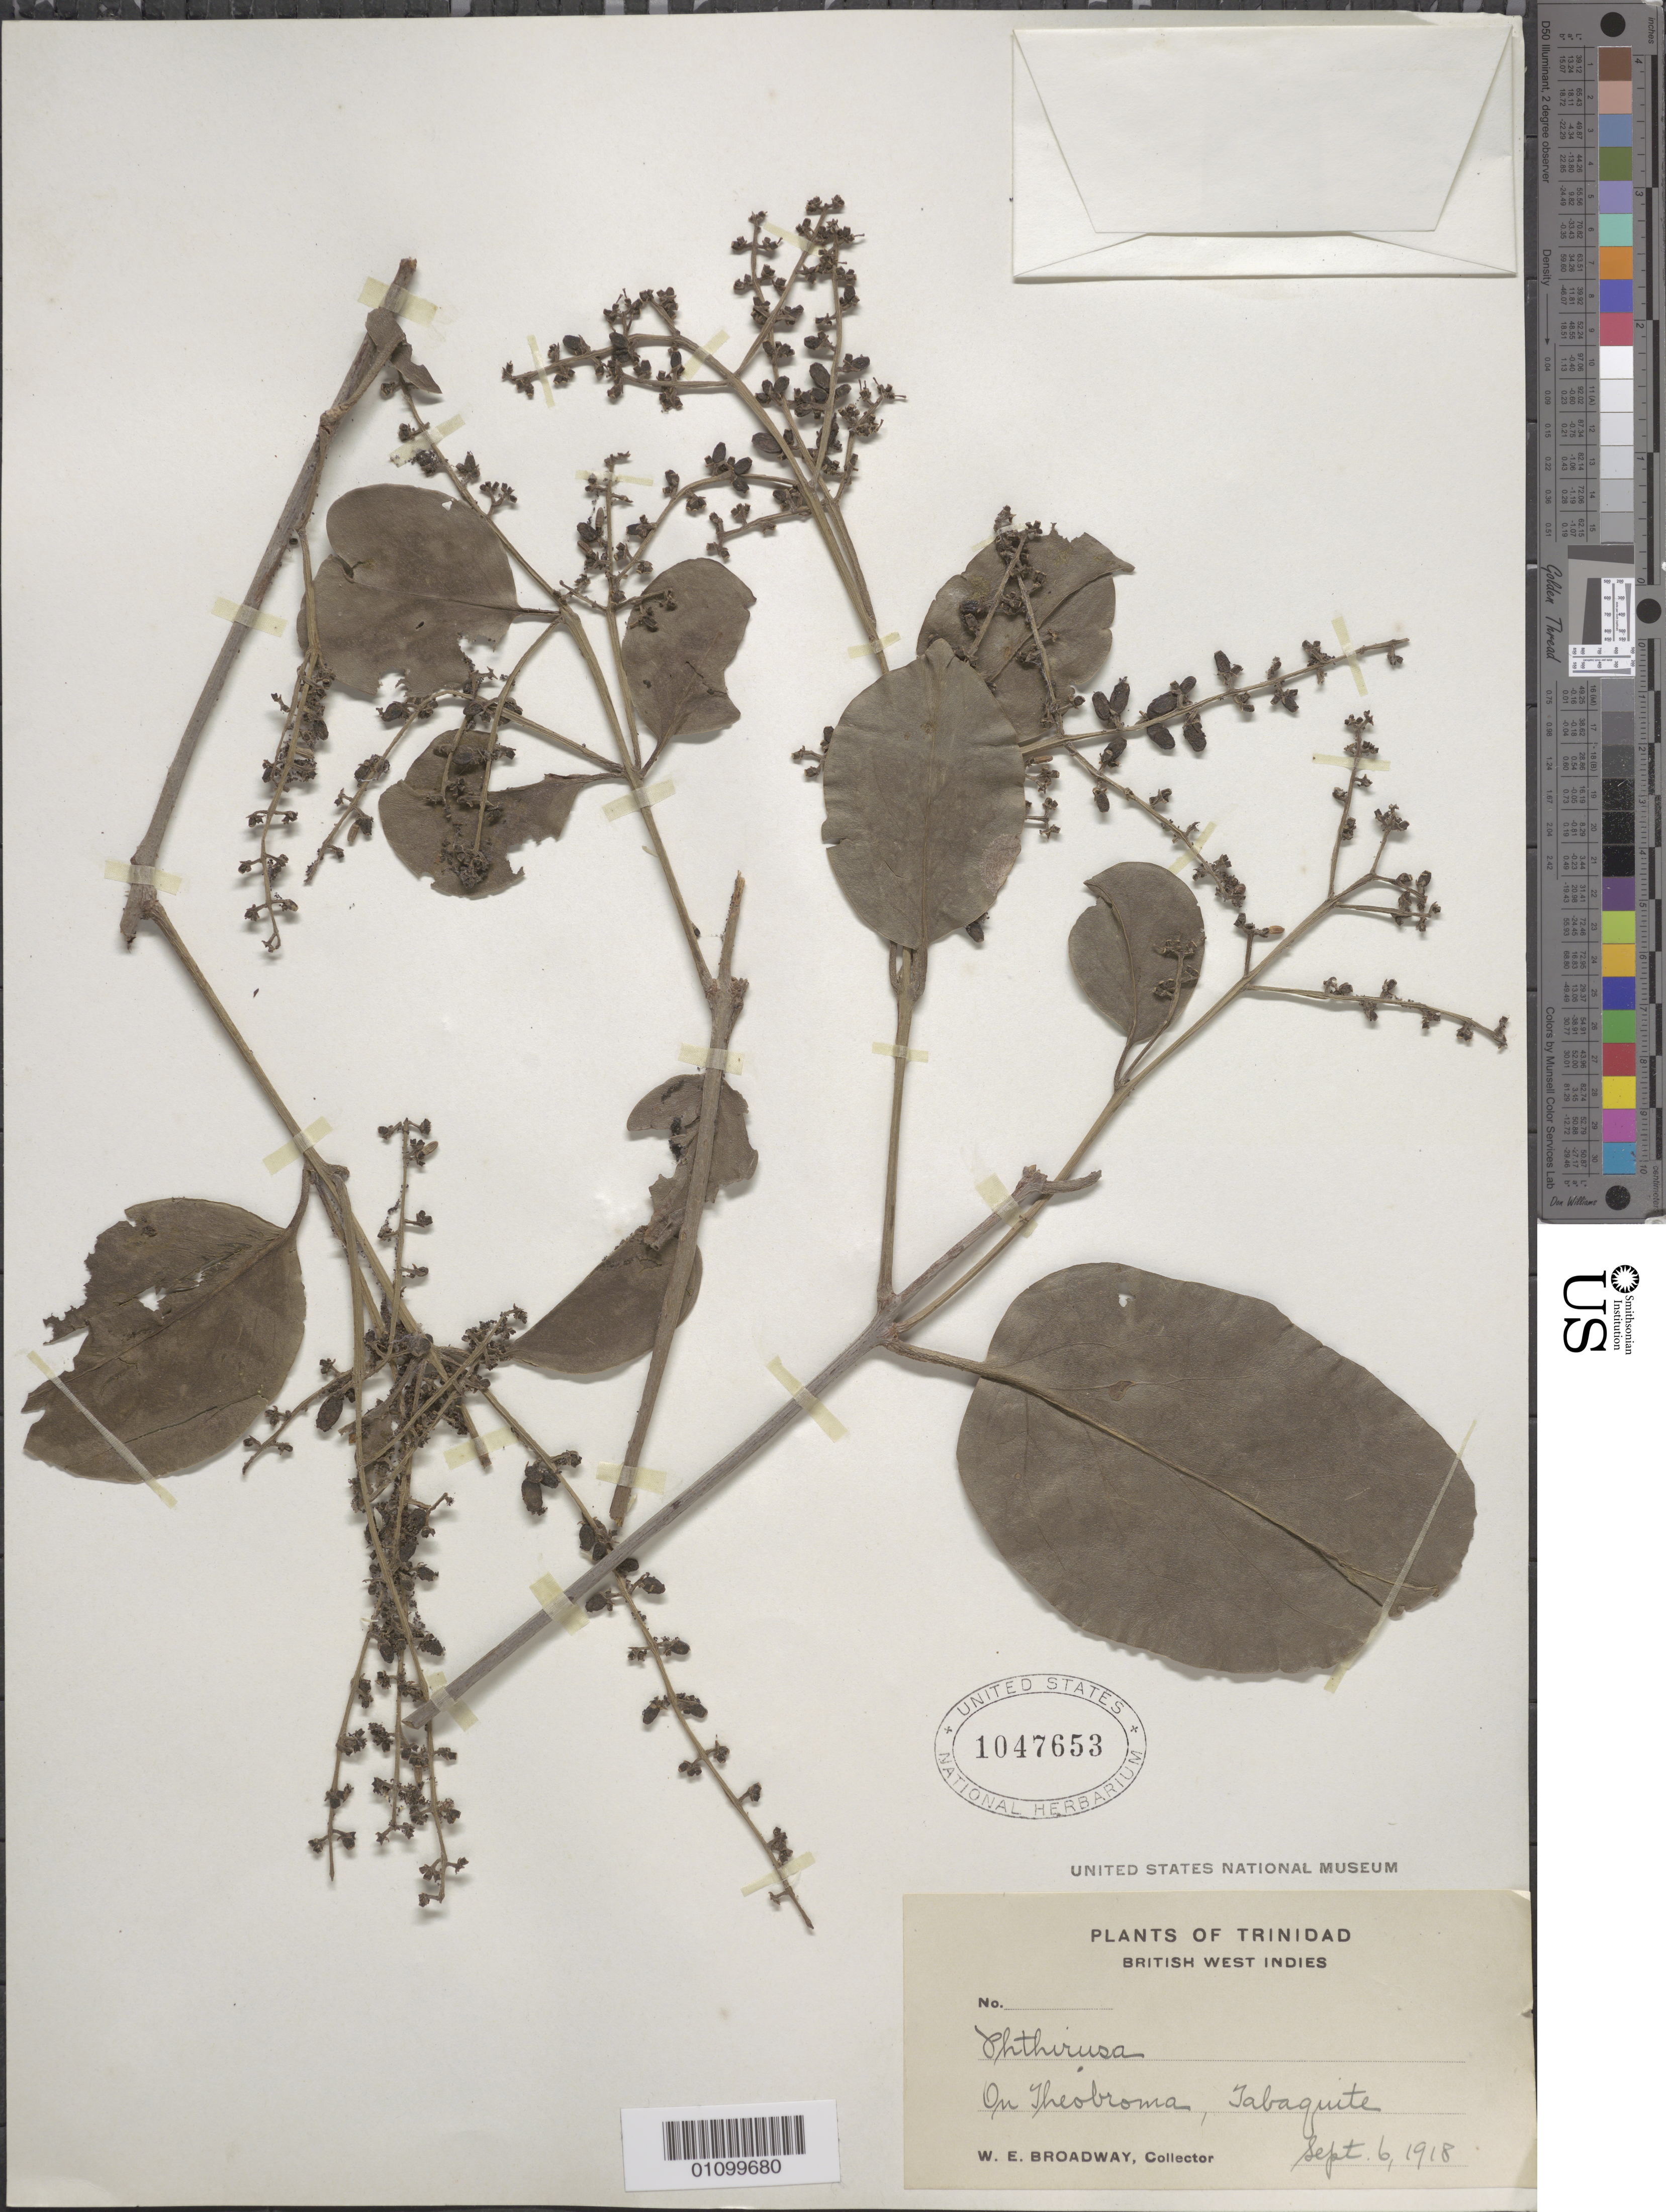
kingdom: Plantae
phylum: Tracheophyta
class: Magnoliopsida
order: Santalales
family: Loranthaceae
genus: Phthirusa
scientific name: Phthirusa seitzii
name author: Krug & Urb.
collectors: W. E. Broadway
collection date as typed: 06 Sep 1918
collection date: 1918-09-06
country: Trinidad and Tobago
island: Trinidad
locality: Tabaquite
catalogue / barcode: US 1047653